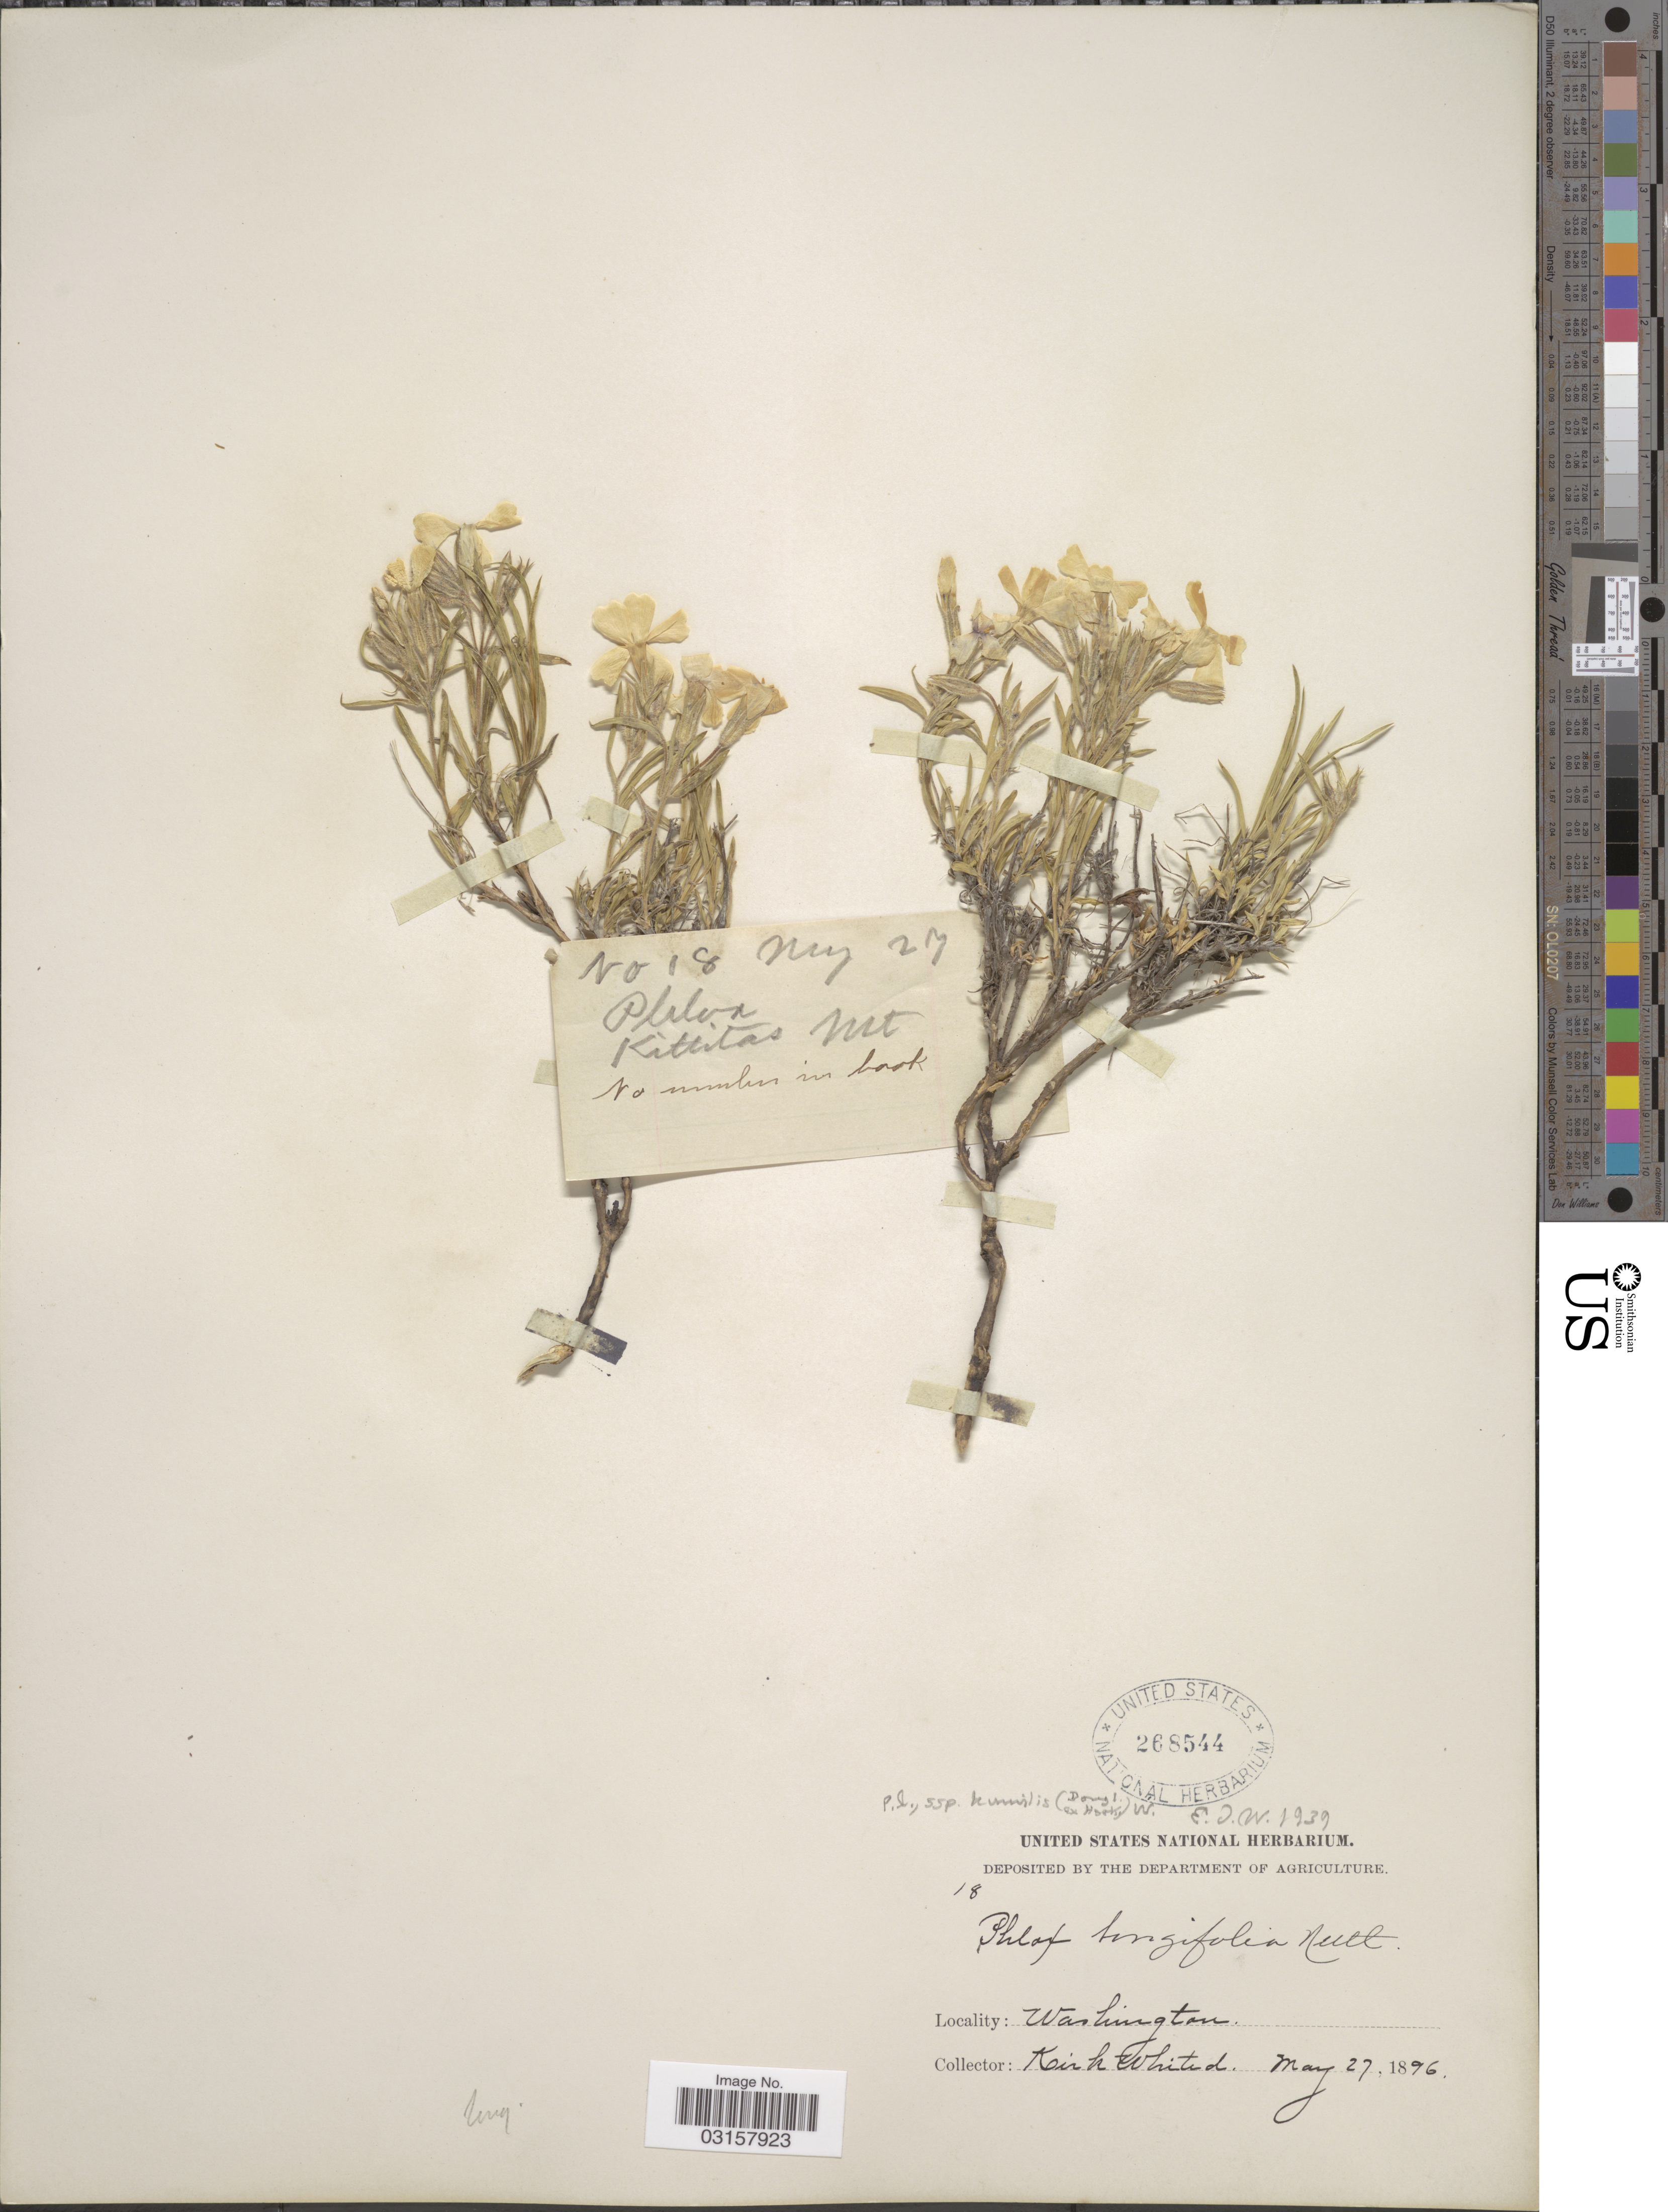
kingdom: Plantae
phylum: Tracheophyta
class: Magnoliopsida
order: Ericales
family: Polemoniaceae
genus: Phlox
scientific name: Phlox longifolia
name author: Nutt.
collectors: K. Whited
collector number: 18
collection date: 1896-05-27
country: United States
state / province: Washington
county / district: Kittitas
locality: Kittitas Mt.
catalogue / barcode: US 268544